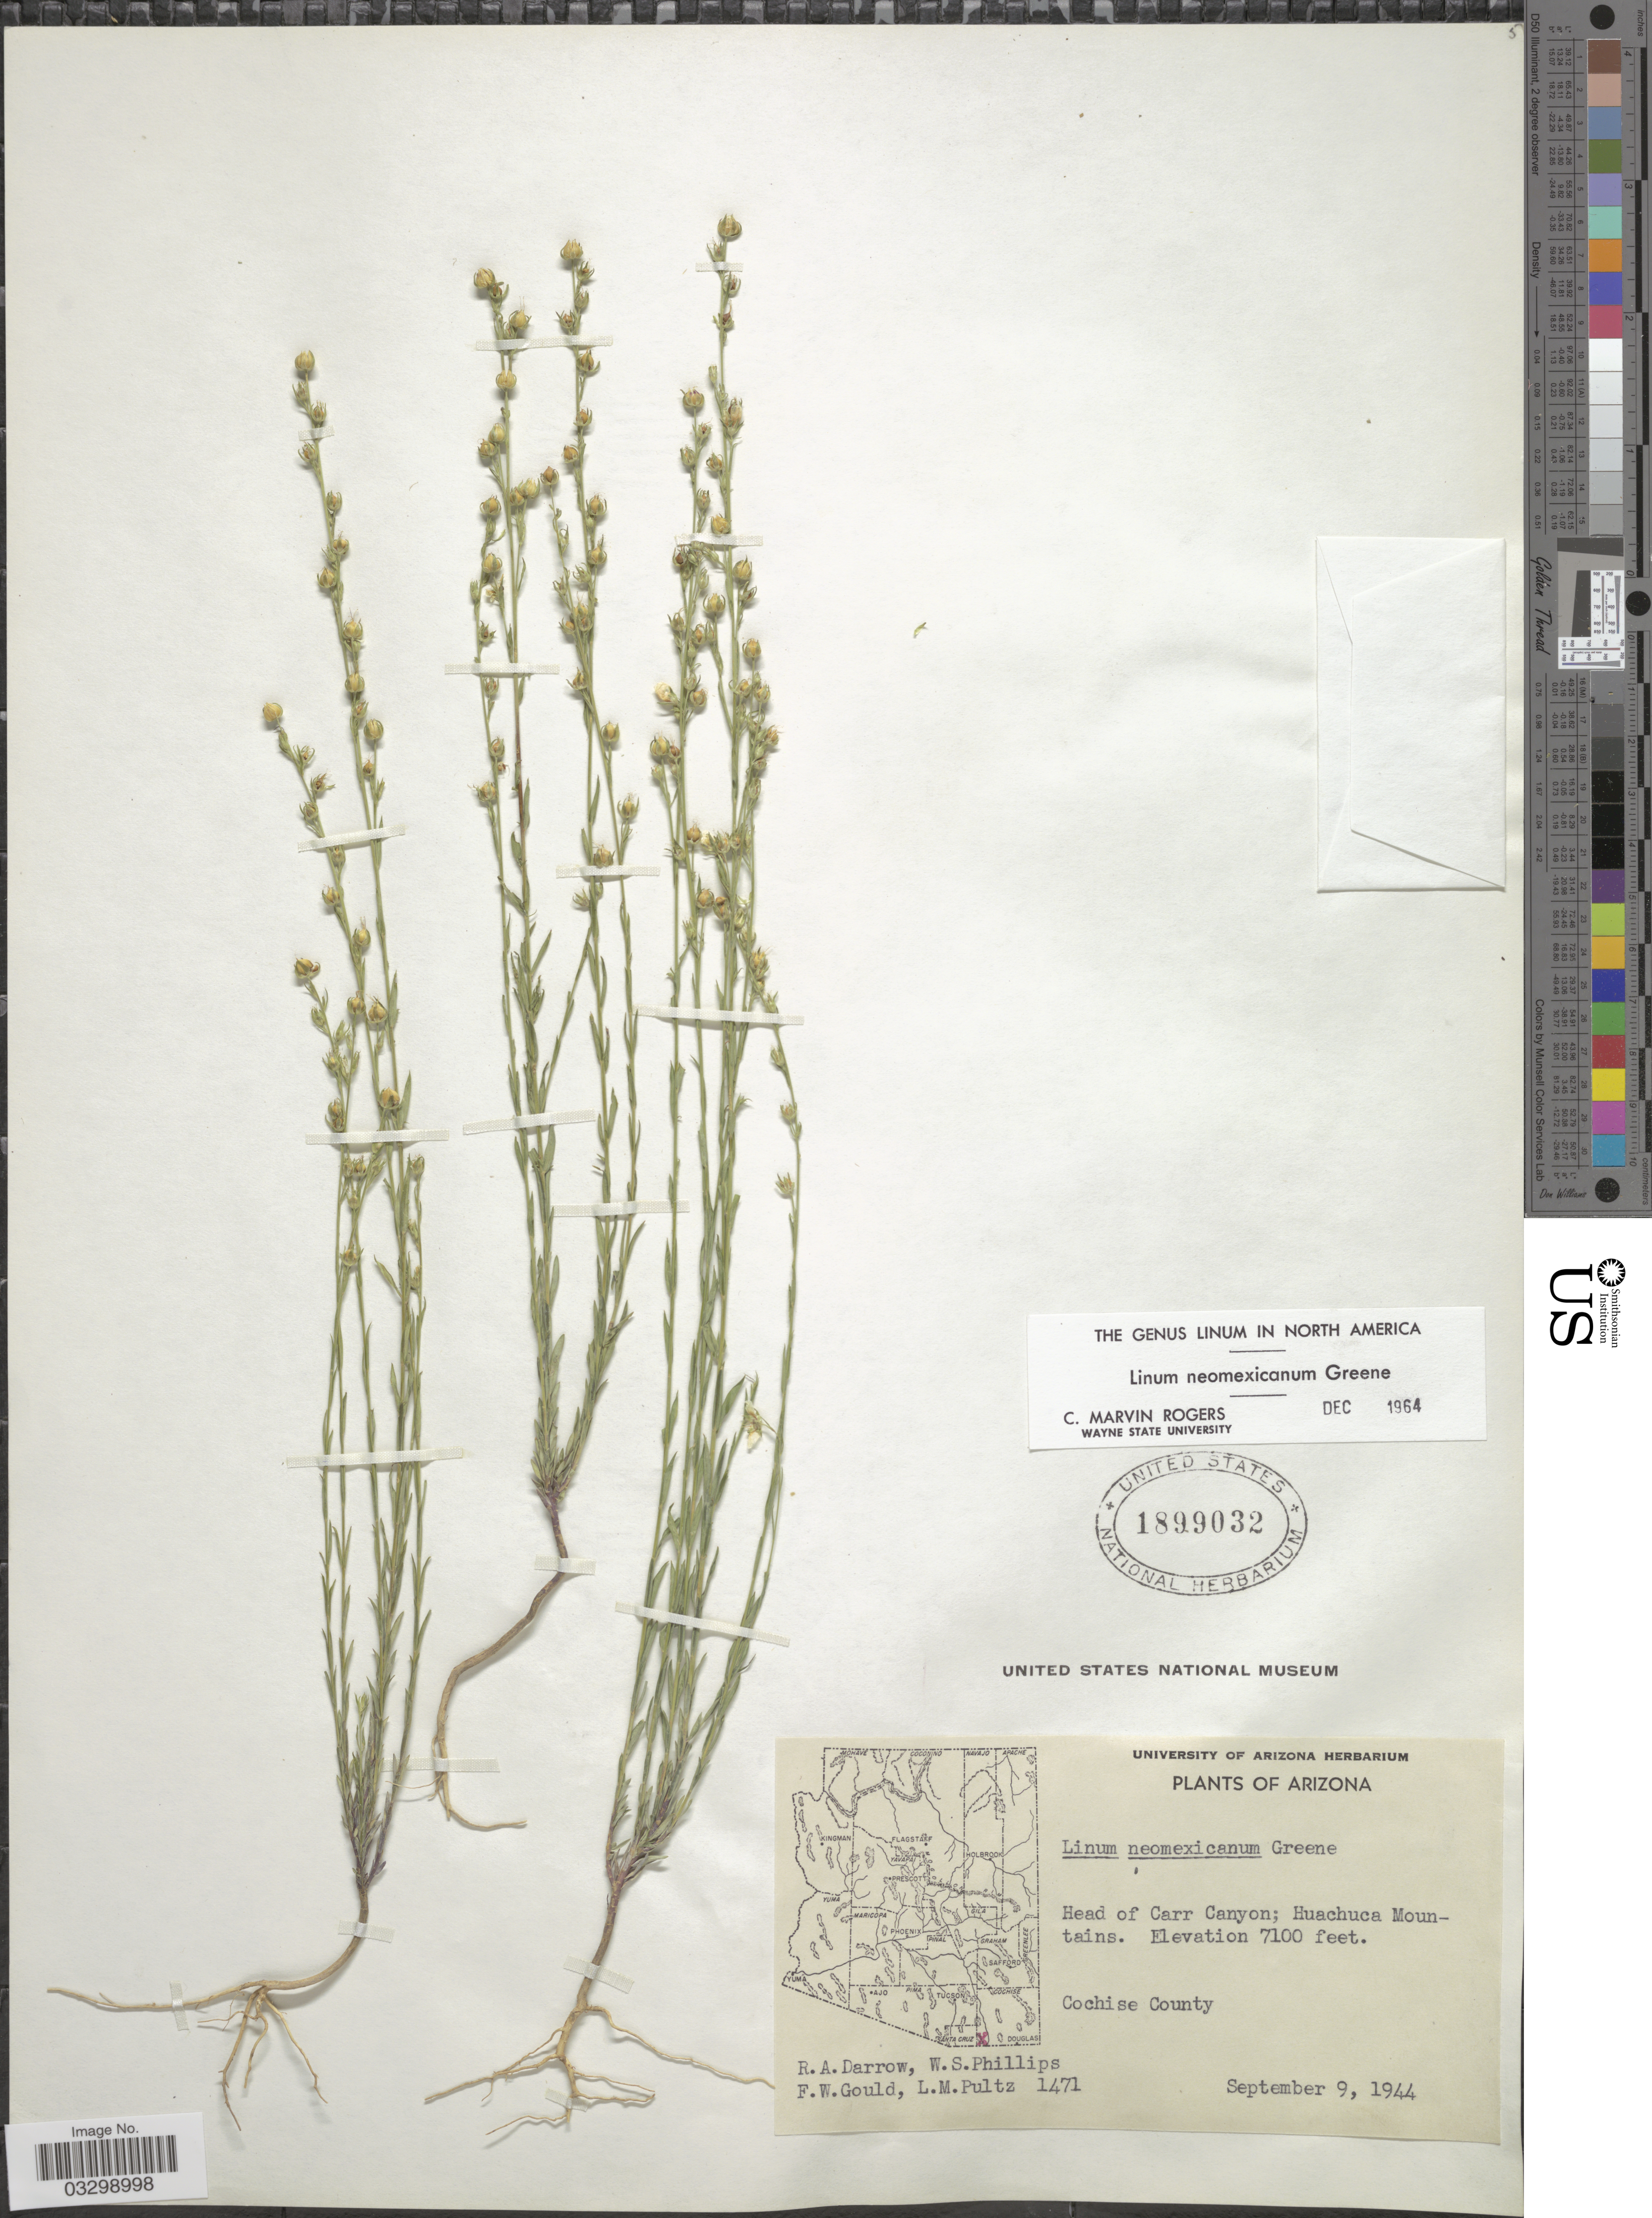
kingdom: Plantae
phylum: Tracheophyta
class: Magnoliopsida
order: Malpighiales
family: Linaceae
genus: Linum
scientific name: Linum neomexicanum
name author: Greene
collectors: R. A. Darrow, W. S. Phillips, F. W. Gould & L. Pultz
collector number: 1471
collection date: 1944-09-09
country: United States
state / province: Arizona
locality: Head of Carr Canyon; Huachuca Mountains. Cochise County.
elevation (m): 2164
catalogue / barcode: US 1899032